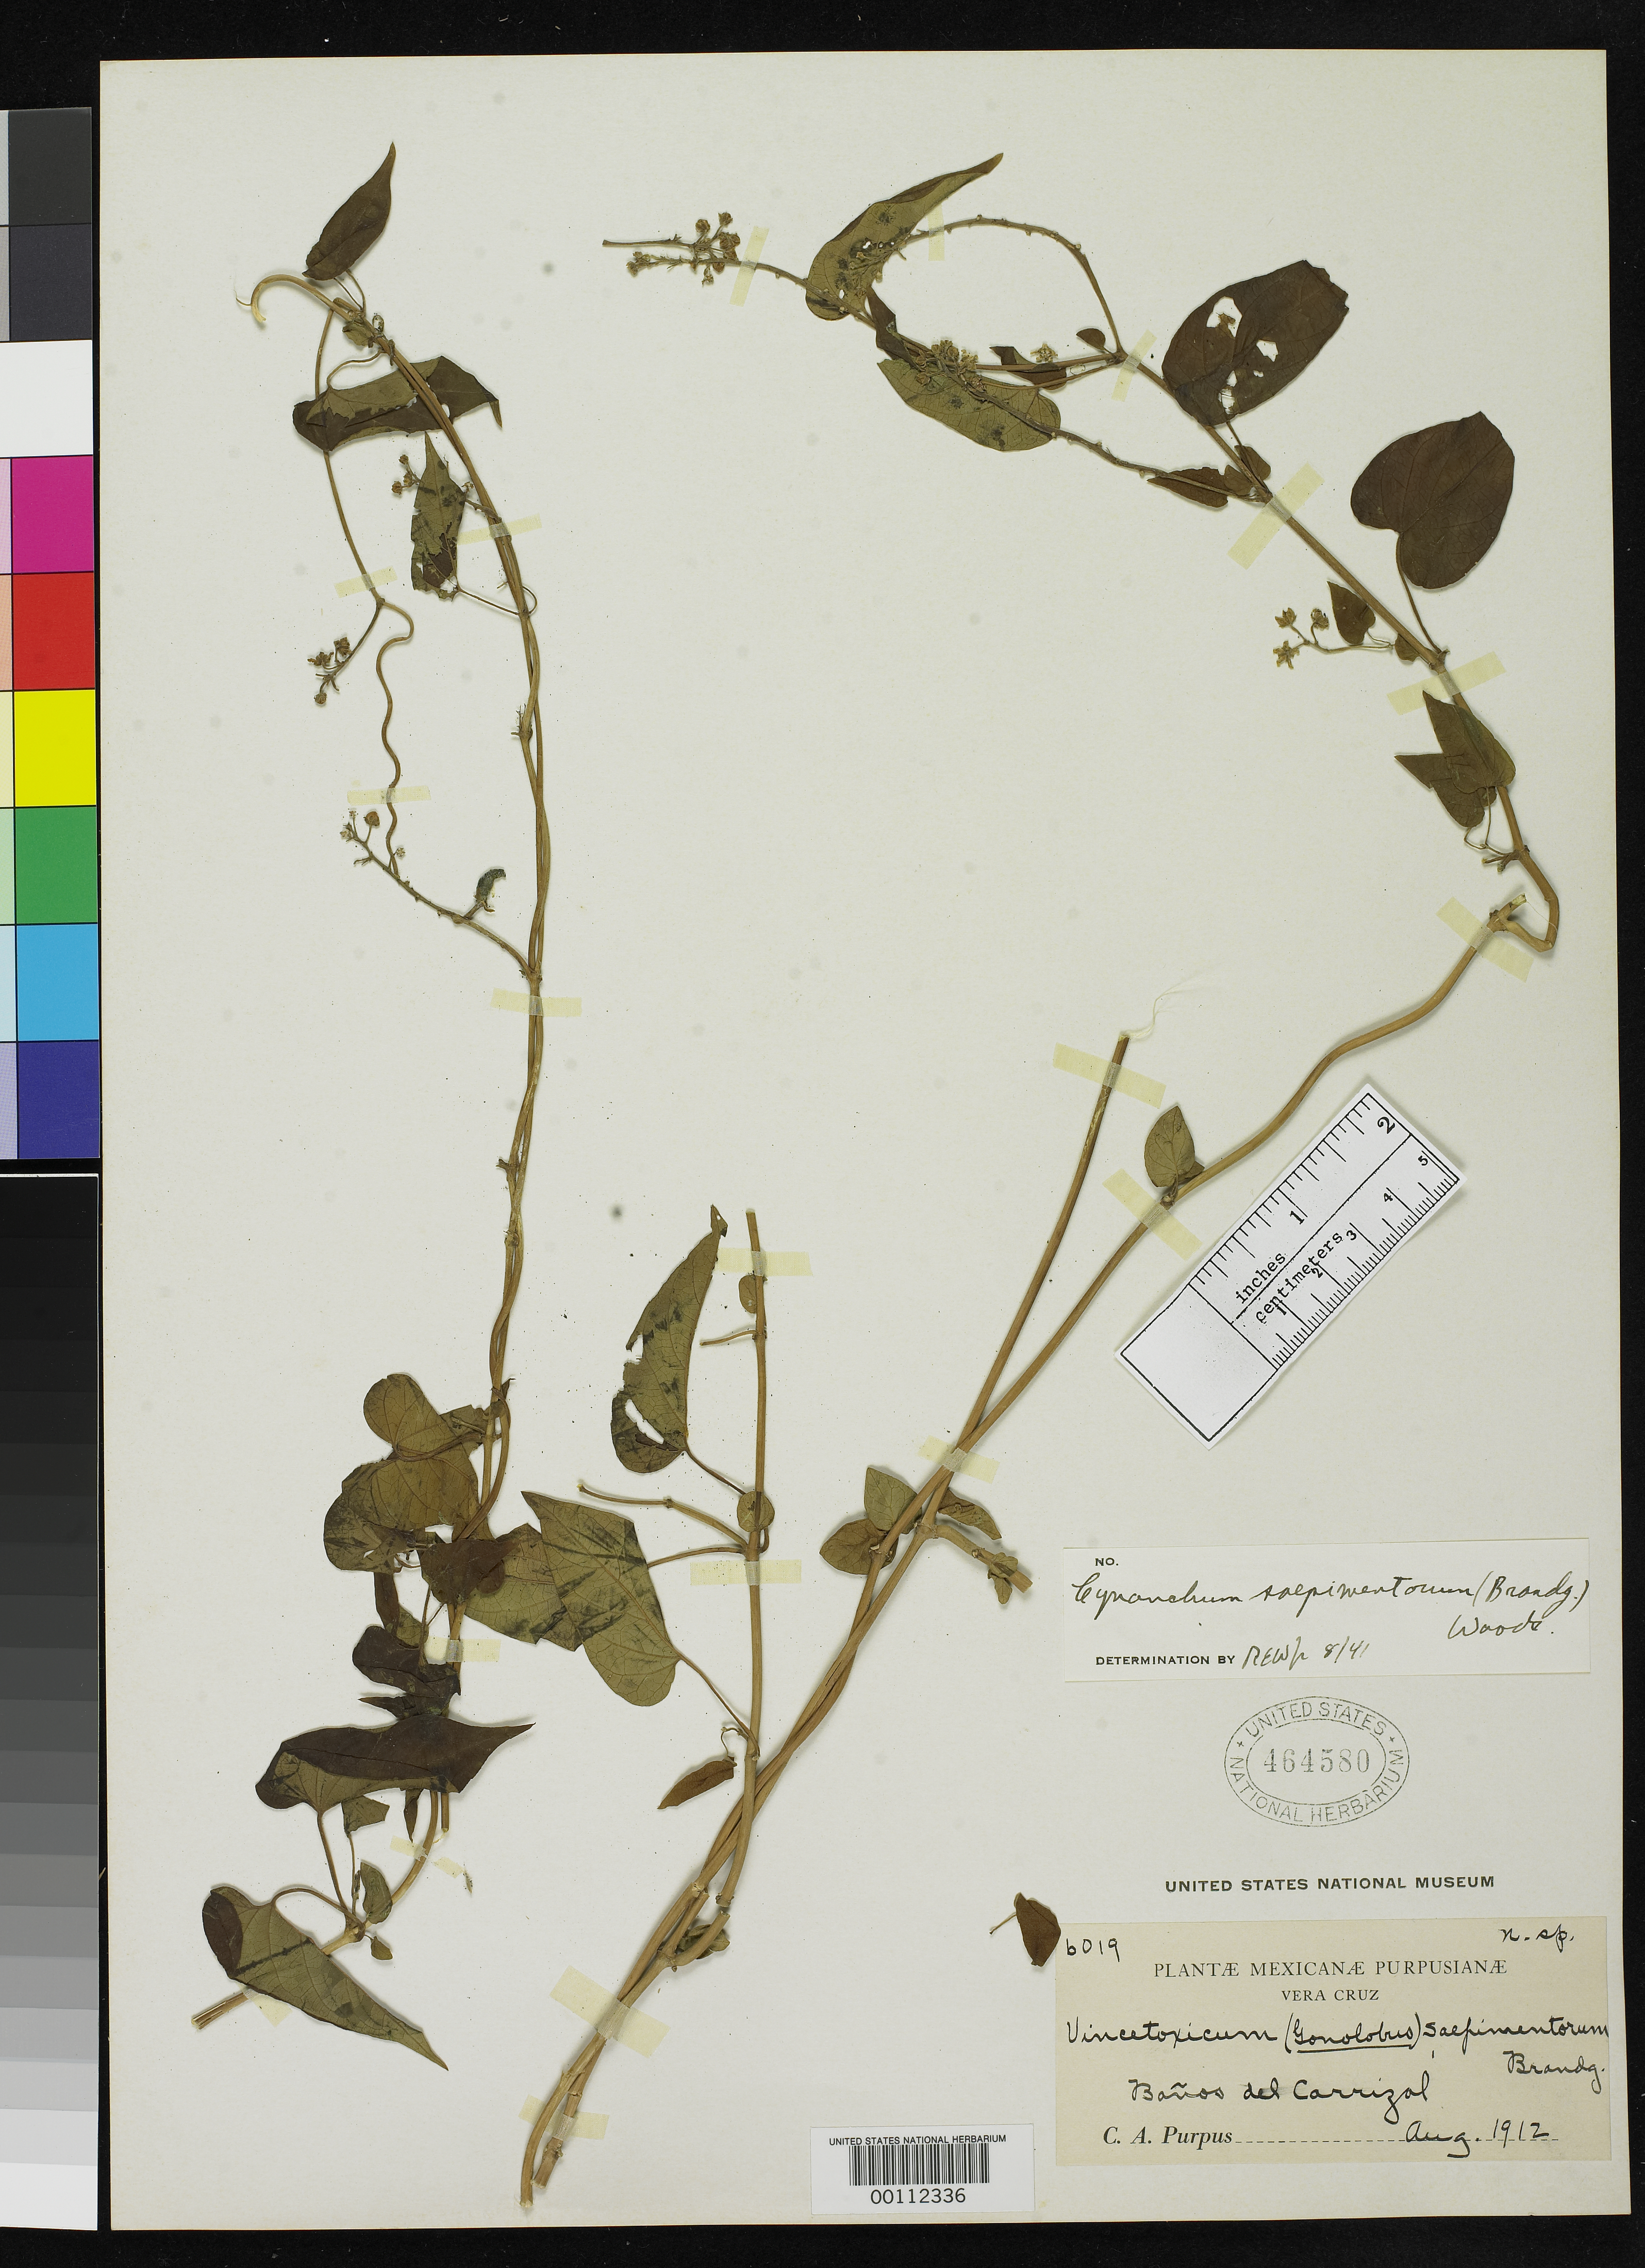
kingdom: Plantae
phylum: Tracheophyta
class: Magnoliopsida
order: Gentianales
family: Apocynaceae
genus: Vincetoxicum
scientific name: Vincetoxicum saepimentorum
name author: Brandegee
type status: Isotype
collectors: C. A. Purpus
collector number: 6019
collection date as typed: Aug 1912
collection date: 1912-08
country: Mexico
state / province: Veracruz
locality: At Banos del Carrizal.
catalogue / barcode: US 464580